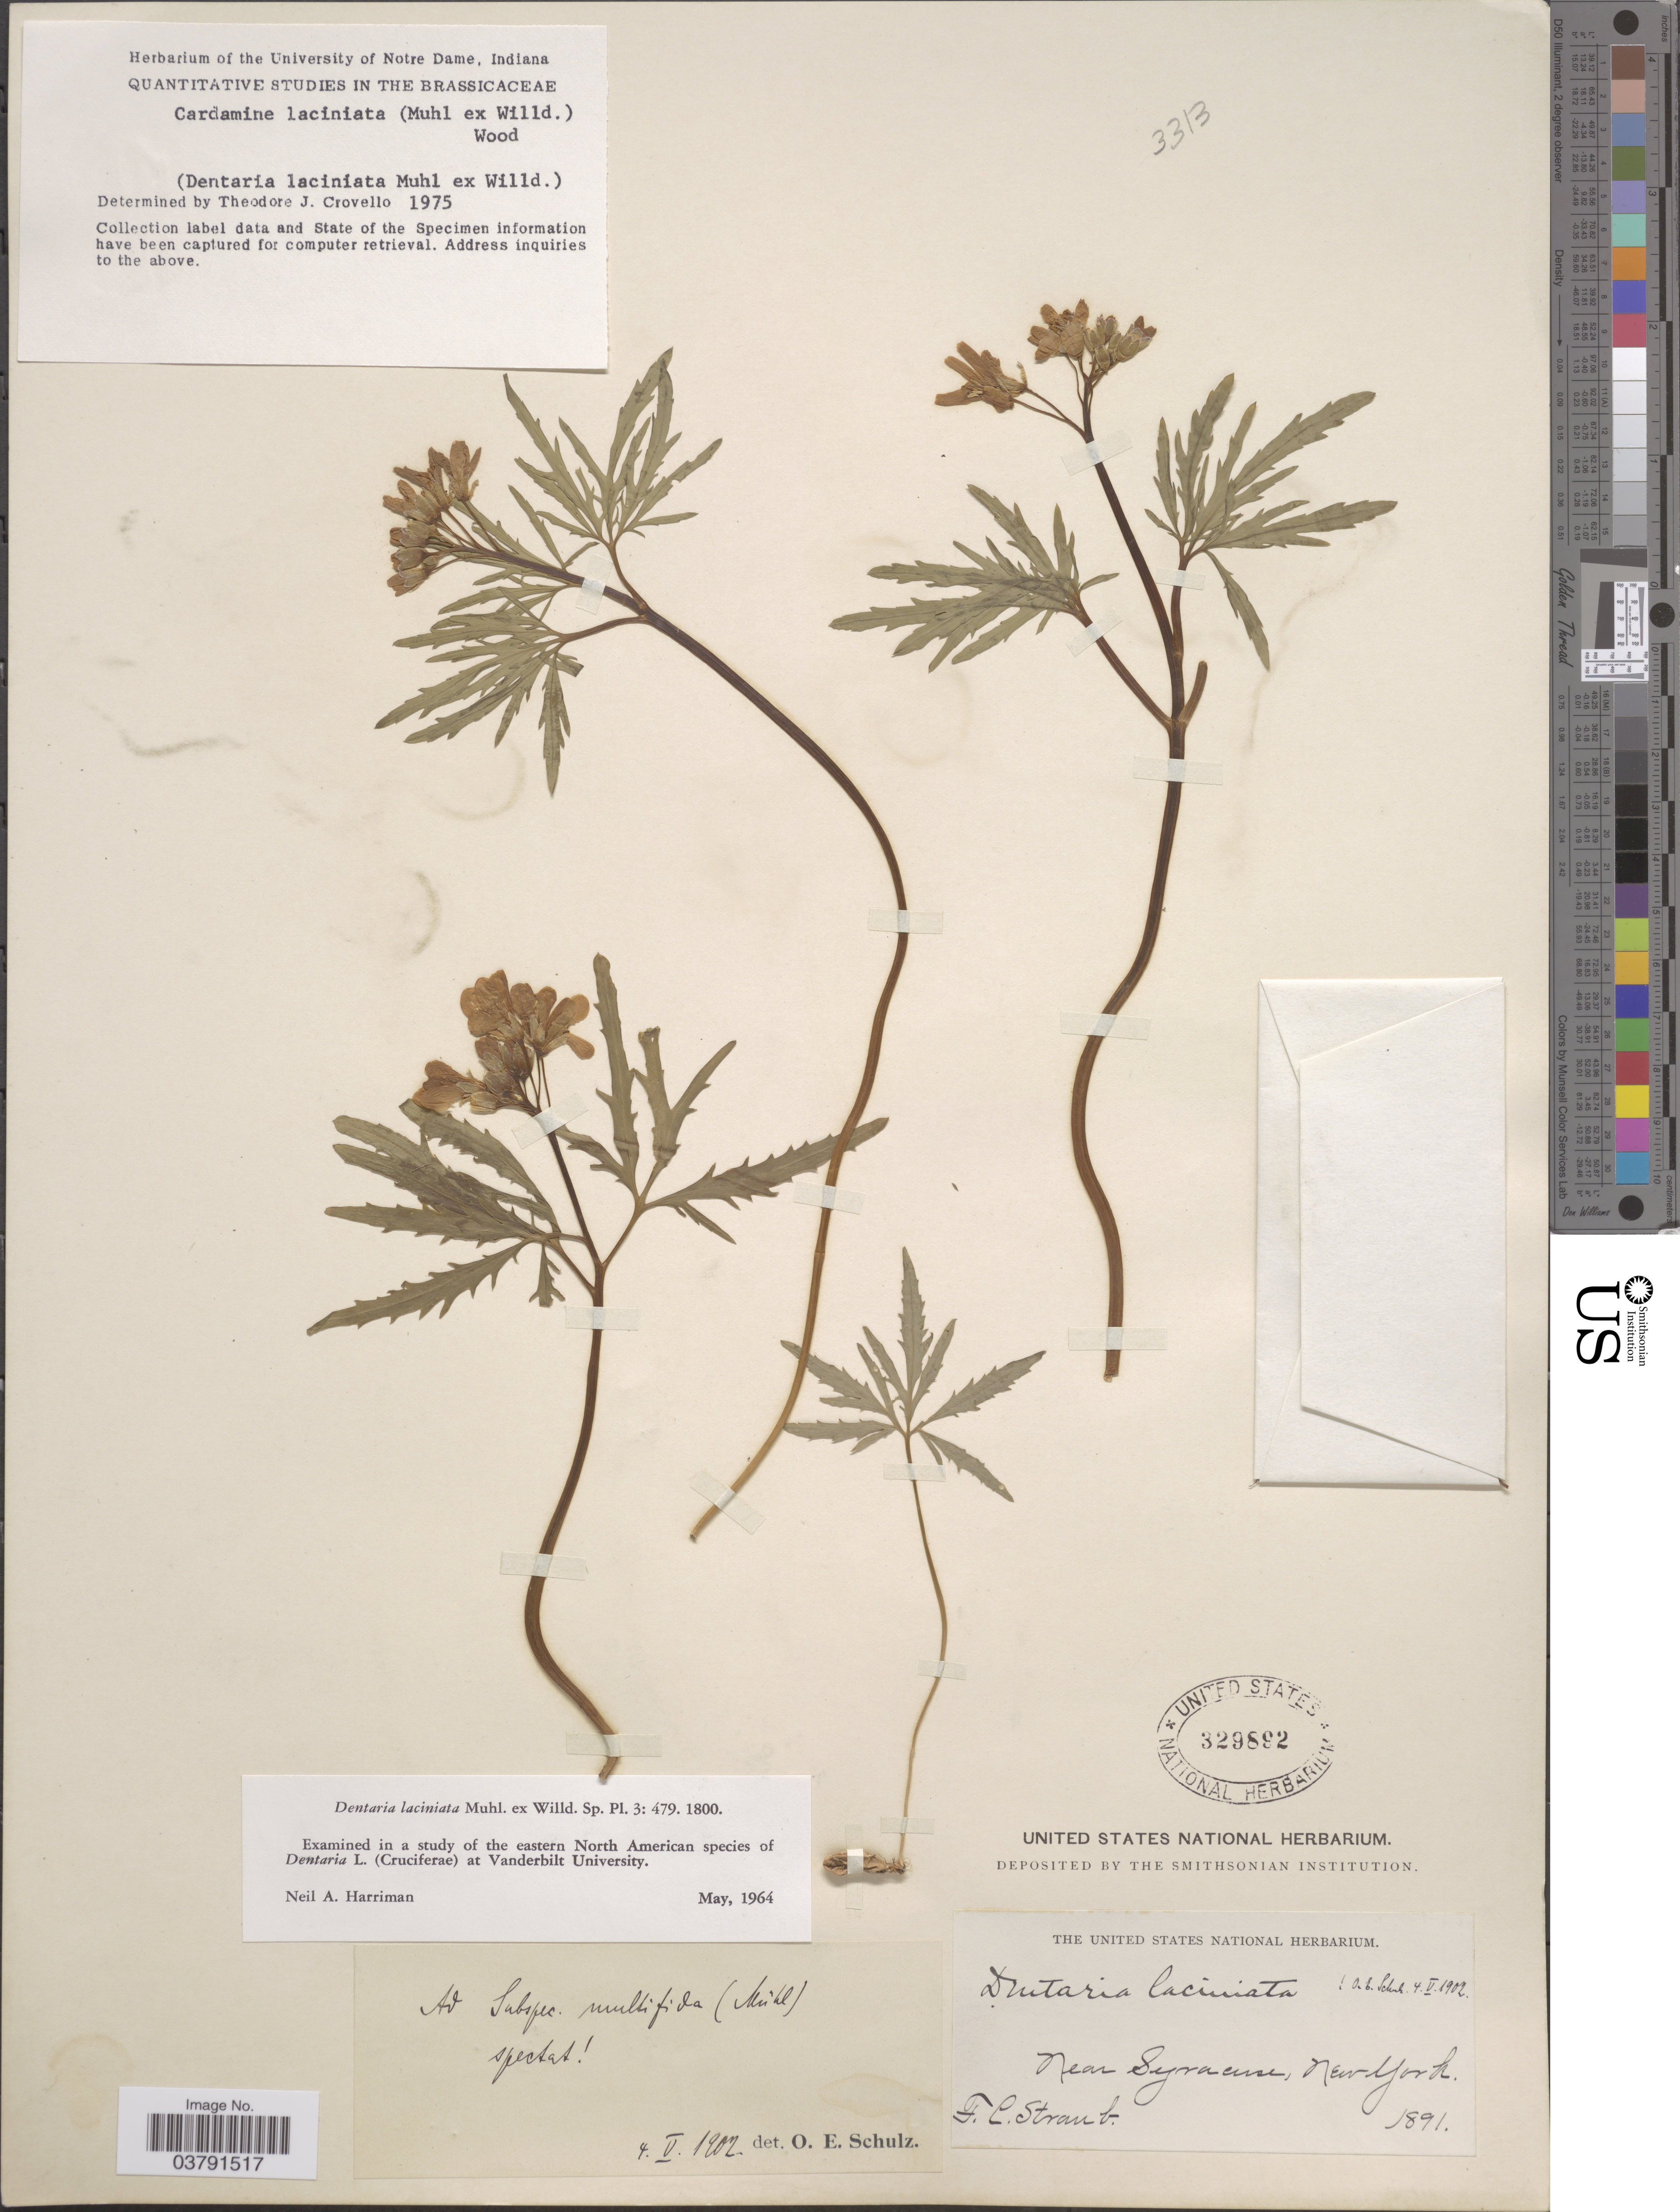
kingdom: Plantae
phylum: Tracheophyta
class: Magnoliopsida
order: Brassicales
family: Brassicaceae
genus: Dentaria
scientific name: Dentaria laciniata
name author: Muhl.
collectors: F. Straub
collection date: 1891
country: United States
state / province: New York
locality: Near Syracuse.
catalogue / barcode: US 329892